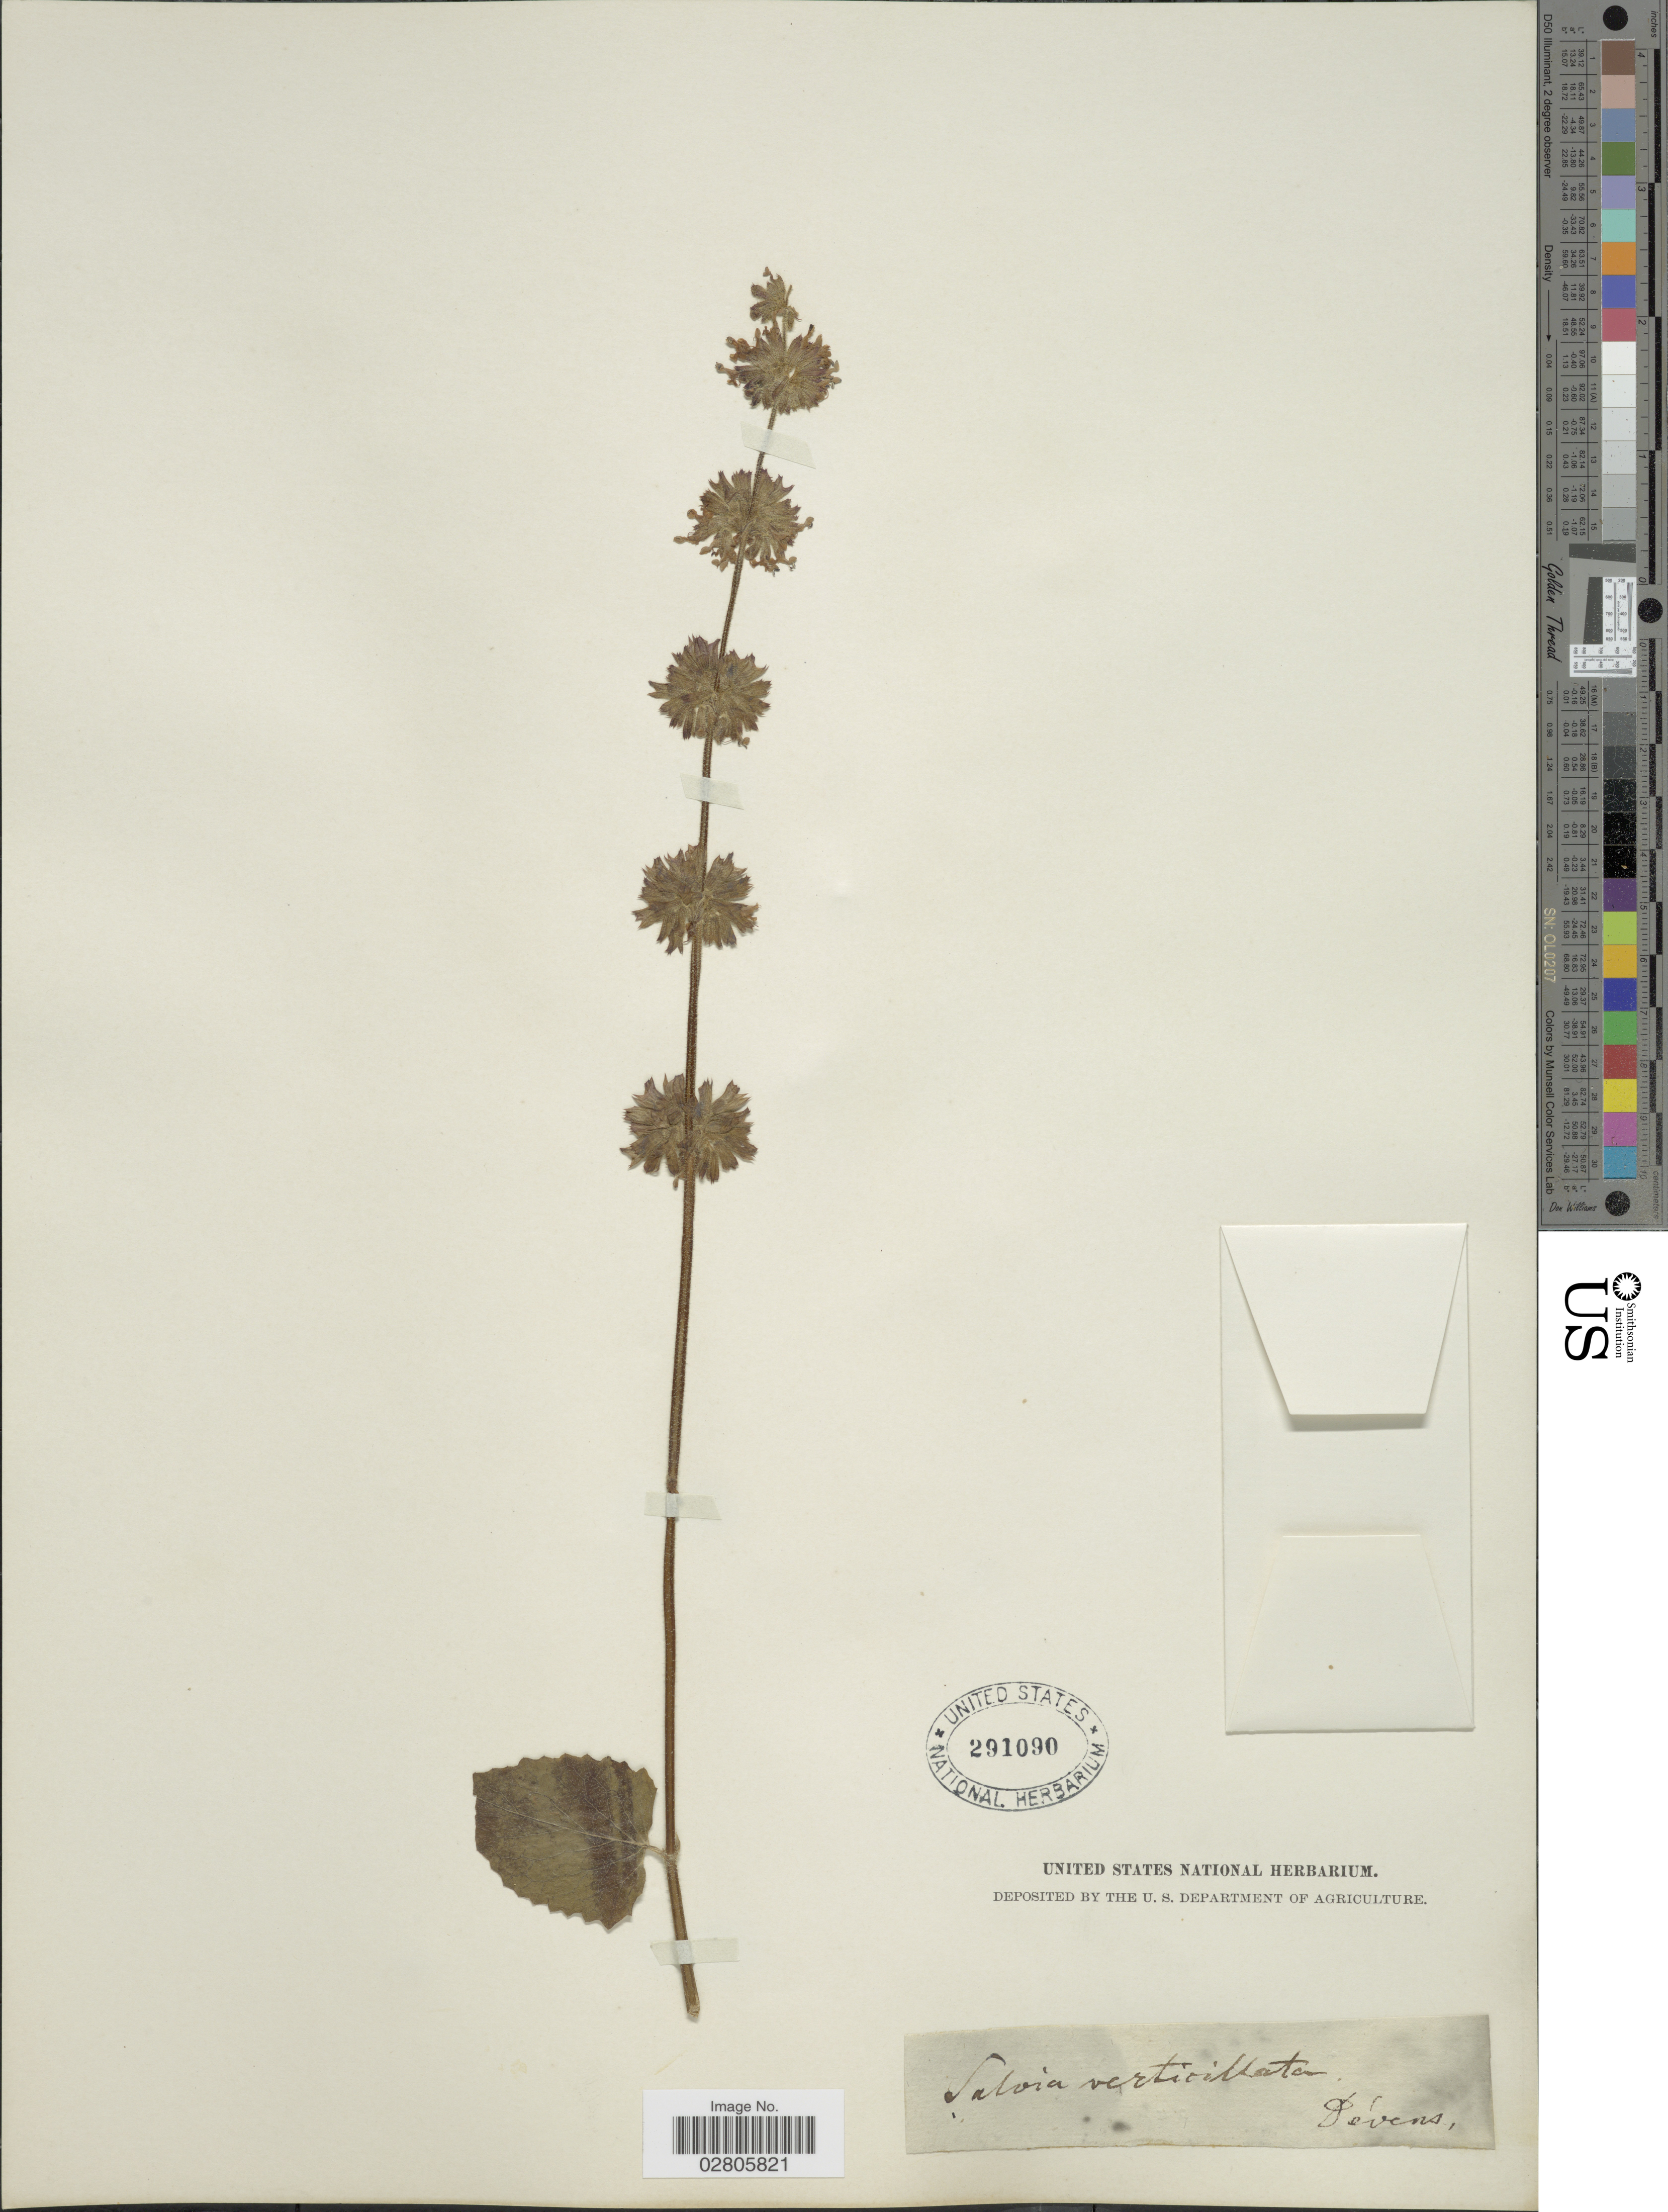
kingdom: Plantae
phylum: Tracheophyta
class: Magnoliopsida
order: Lamiales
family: Lamiaceae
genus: Salvia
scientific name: Salvia verticillata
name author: L.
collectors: Dévens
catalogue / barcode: US 291090